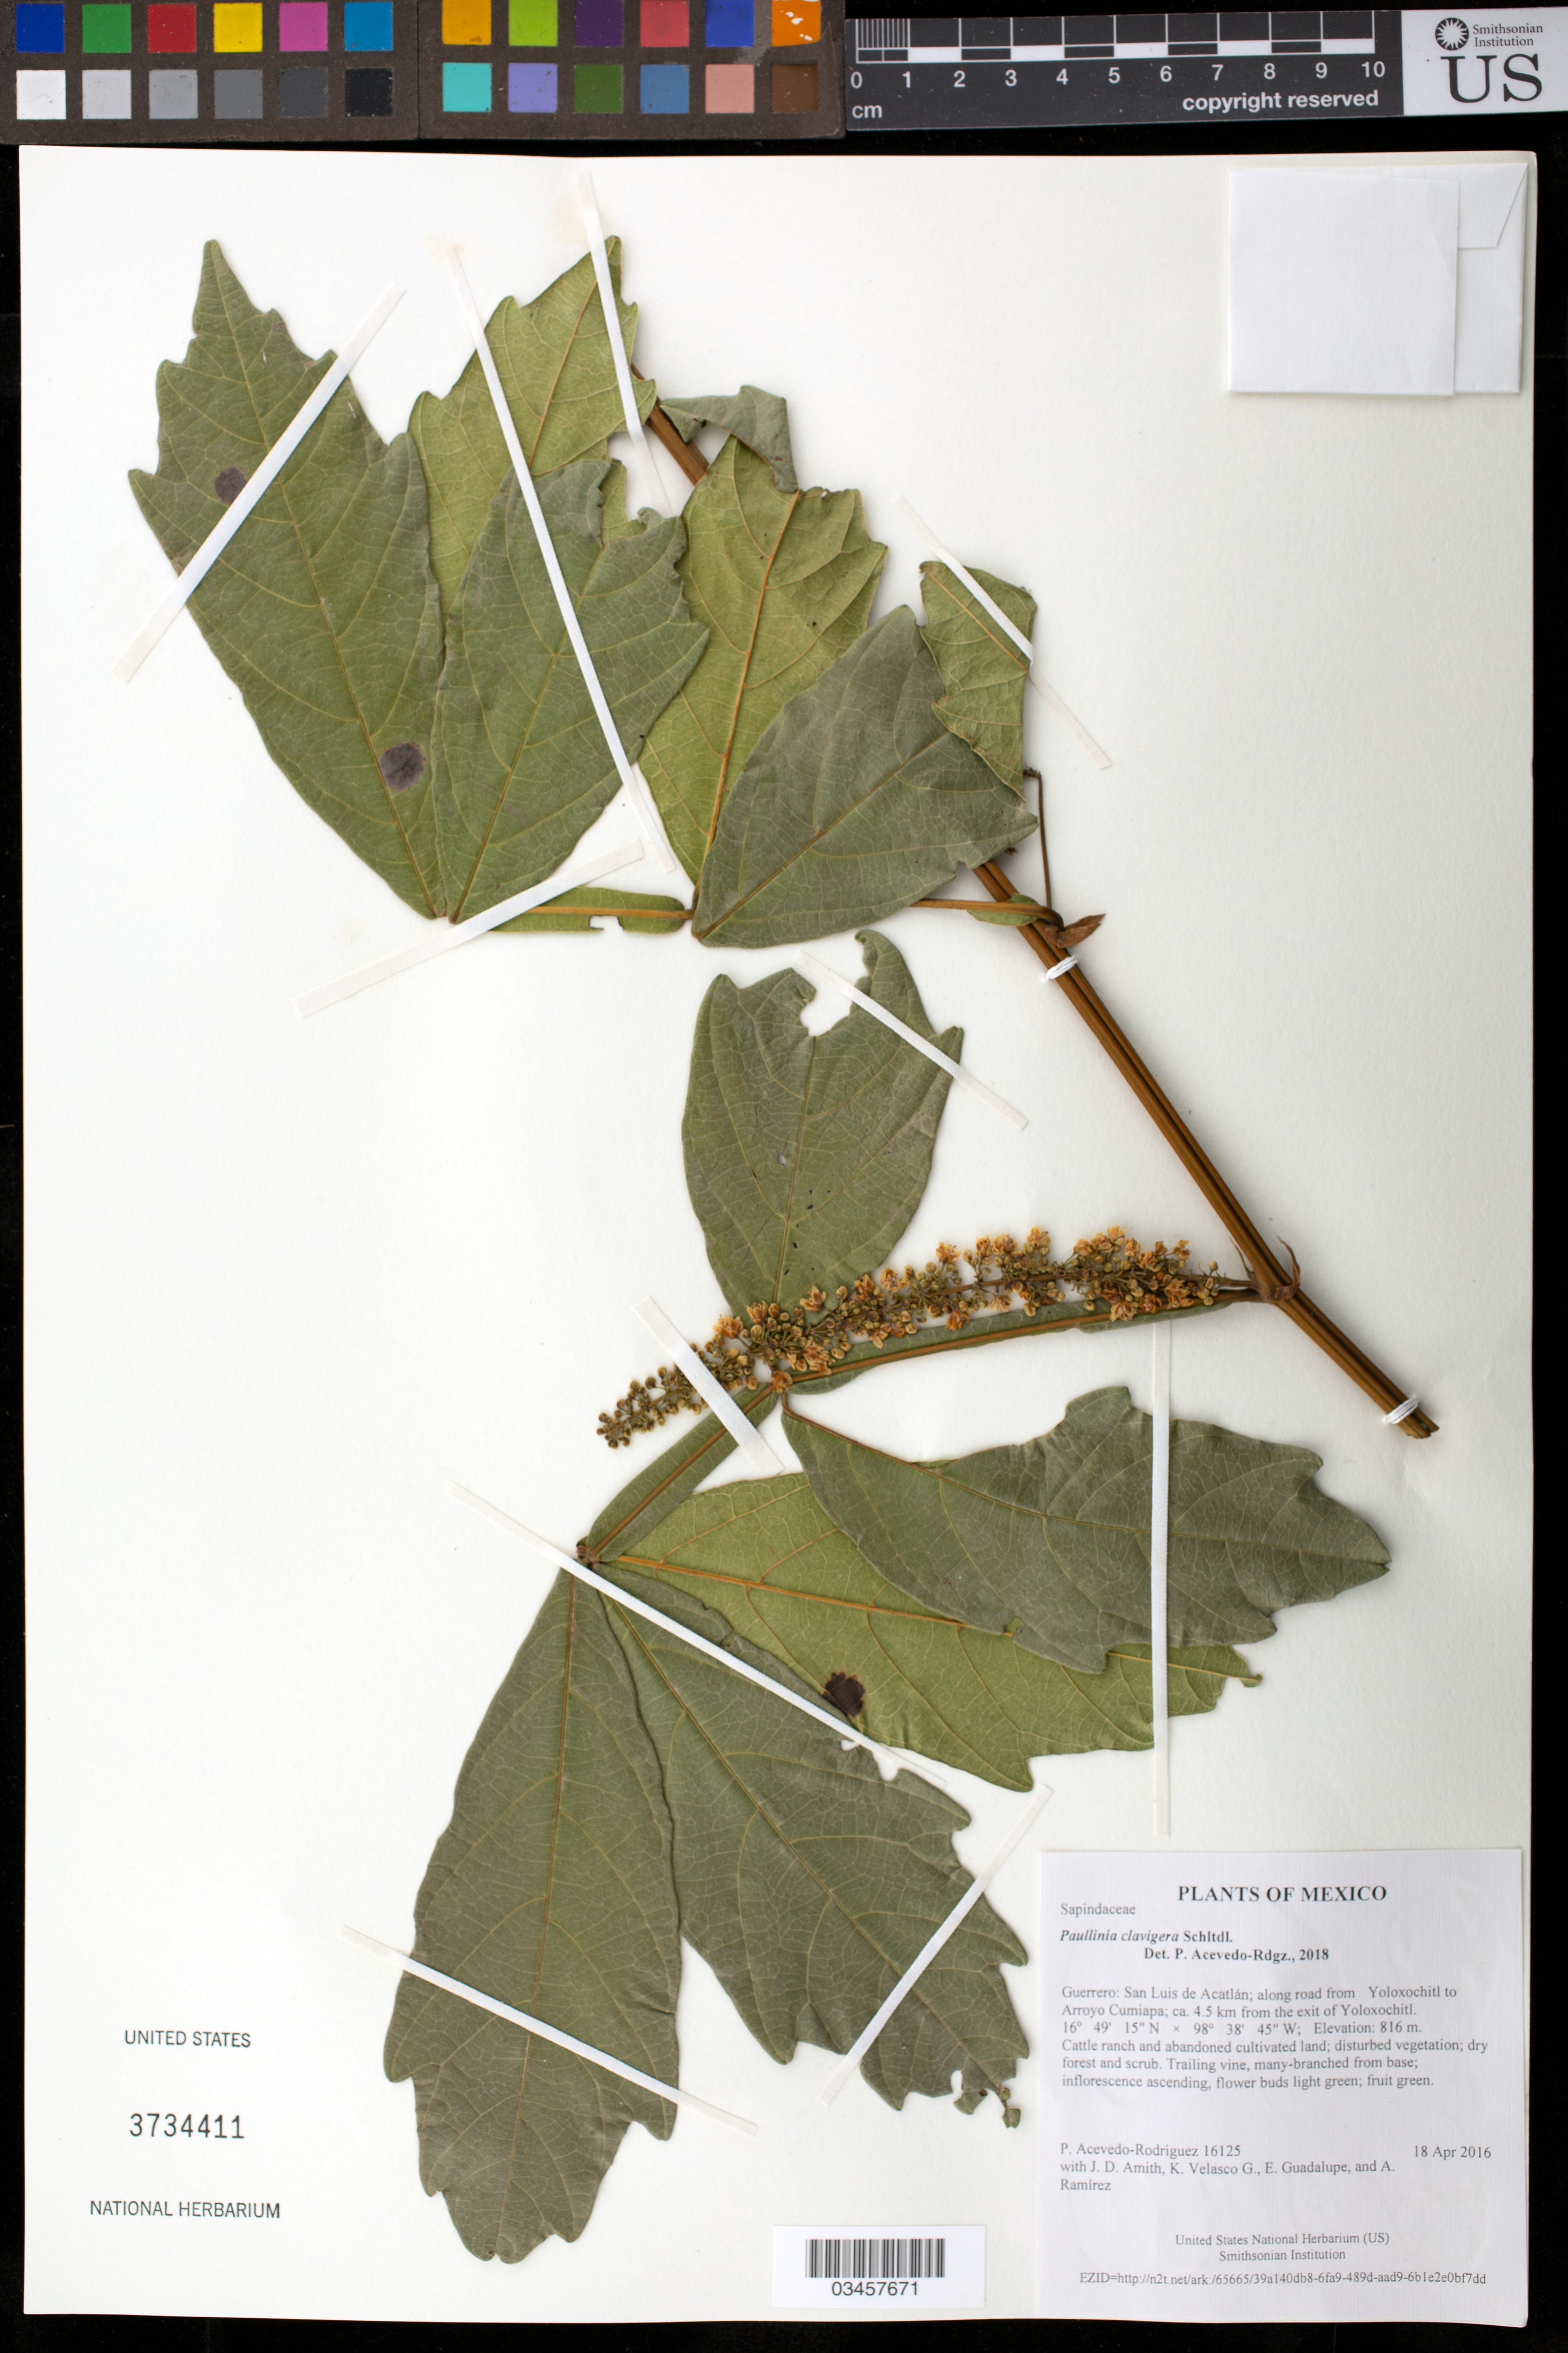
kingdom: Plantae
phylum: Tracheophyta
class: Magnoliopsida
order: Sapindales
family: Sapindaceae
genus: Paullinia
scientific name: Paullinia clavigera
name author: Schltdl.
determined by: Acevedo-Rodríguez, P., (BOT), Smithsonian Institution - National Museum of Natural History (UNITED STATES)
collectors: P. Acevedo-Rodr., J. D. Amith, K. Velasco G., E. Guadalupe & A. Ramírez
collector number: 16125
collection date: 2016-04-18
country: Mexico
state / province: Guerrero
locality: San Luis de Acatlán; along road from Yoloxochitl to Arroyo Cumiapa; ca. 4.5 km from the exit of Yoloxochitl.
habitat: Cattle ranch and abandoned cultivated land; disturbed vegetation; dry forest and scrub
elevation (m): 816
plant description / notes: US, NY, MO, K, RB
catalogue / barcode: US 3734411